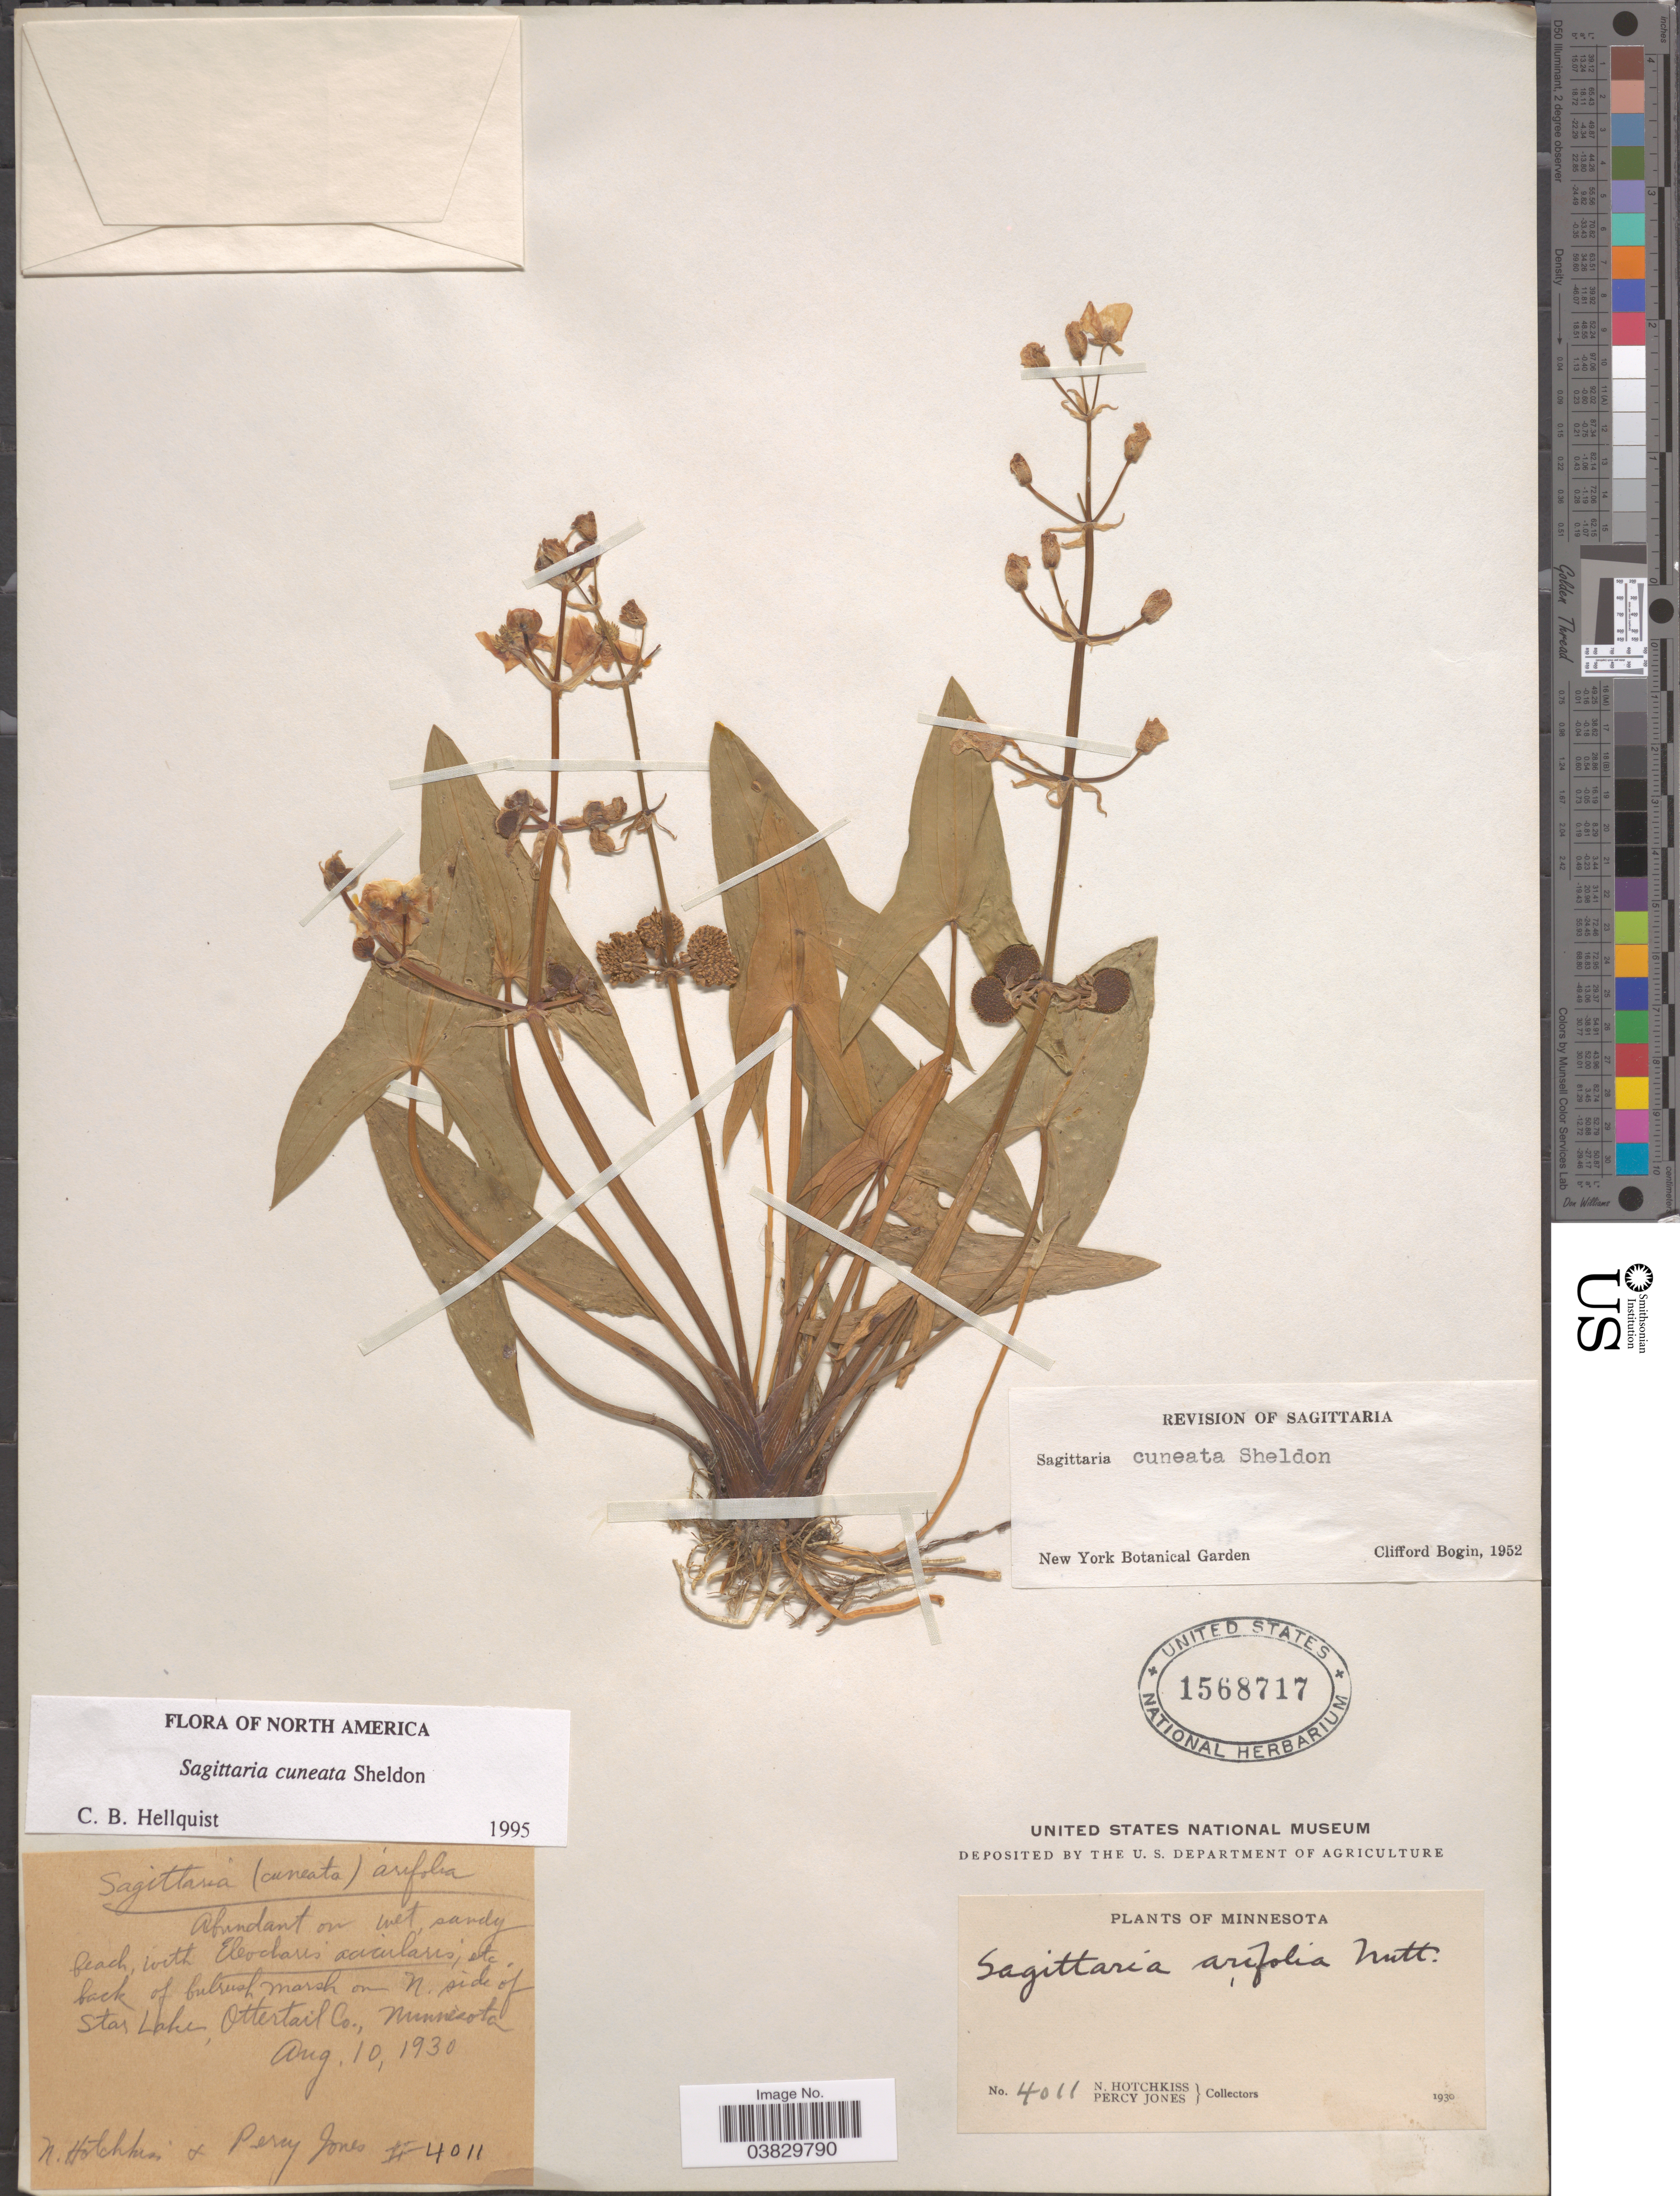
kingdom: Plantae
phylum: Tracheophyta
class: Liliopsida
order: Alismatales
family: Alismataceae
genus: Sagittaria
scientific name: Sagittaria cuneata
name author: E. Sheld.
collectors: N. Hotchkiss & P. Jones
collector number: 4011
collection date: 1930-08-10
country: United States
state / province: Minnesota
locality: Back of bulrush on N. side of Star Lake, Ottertail Co.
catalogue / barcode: US 1568717